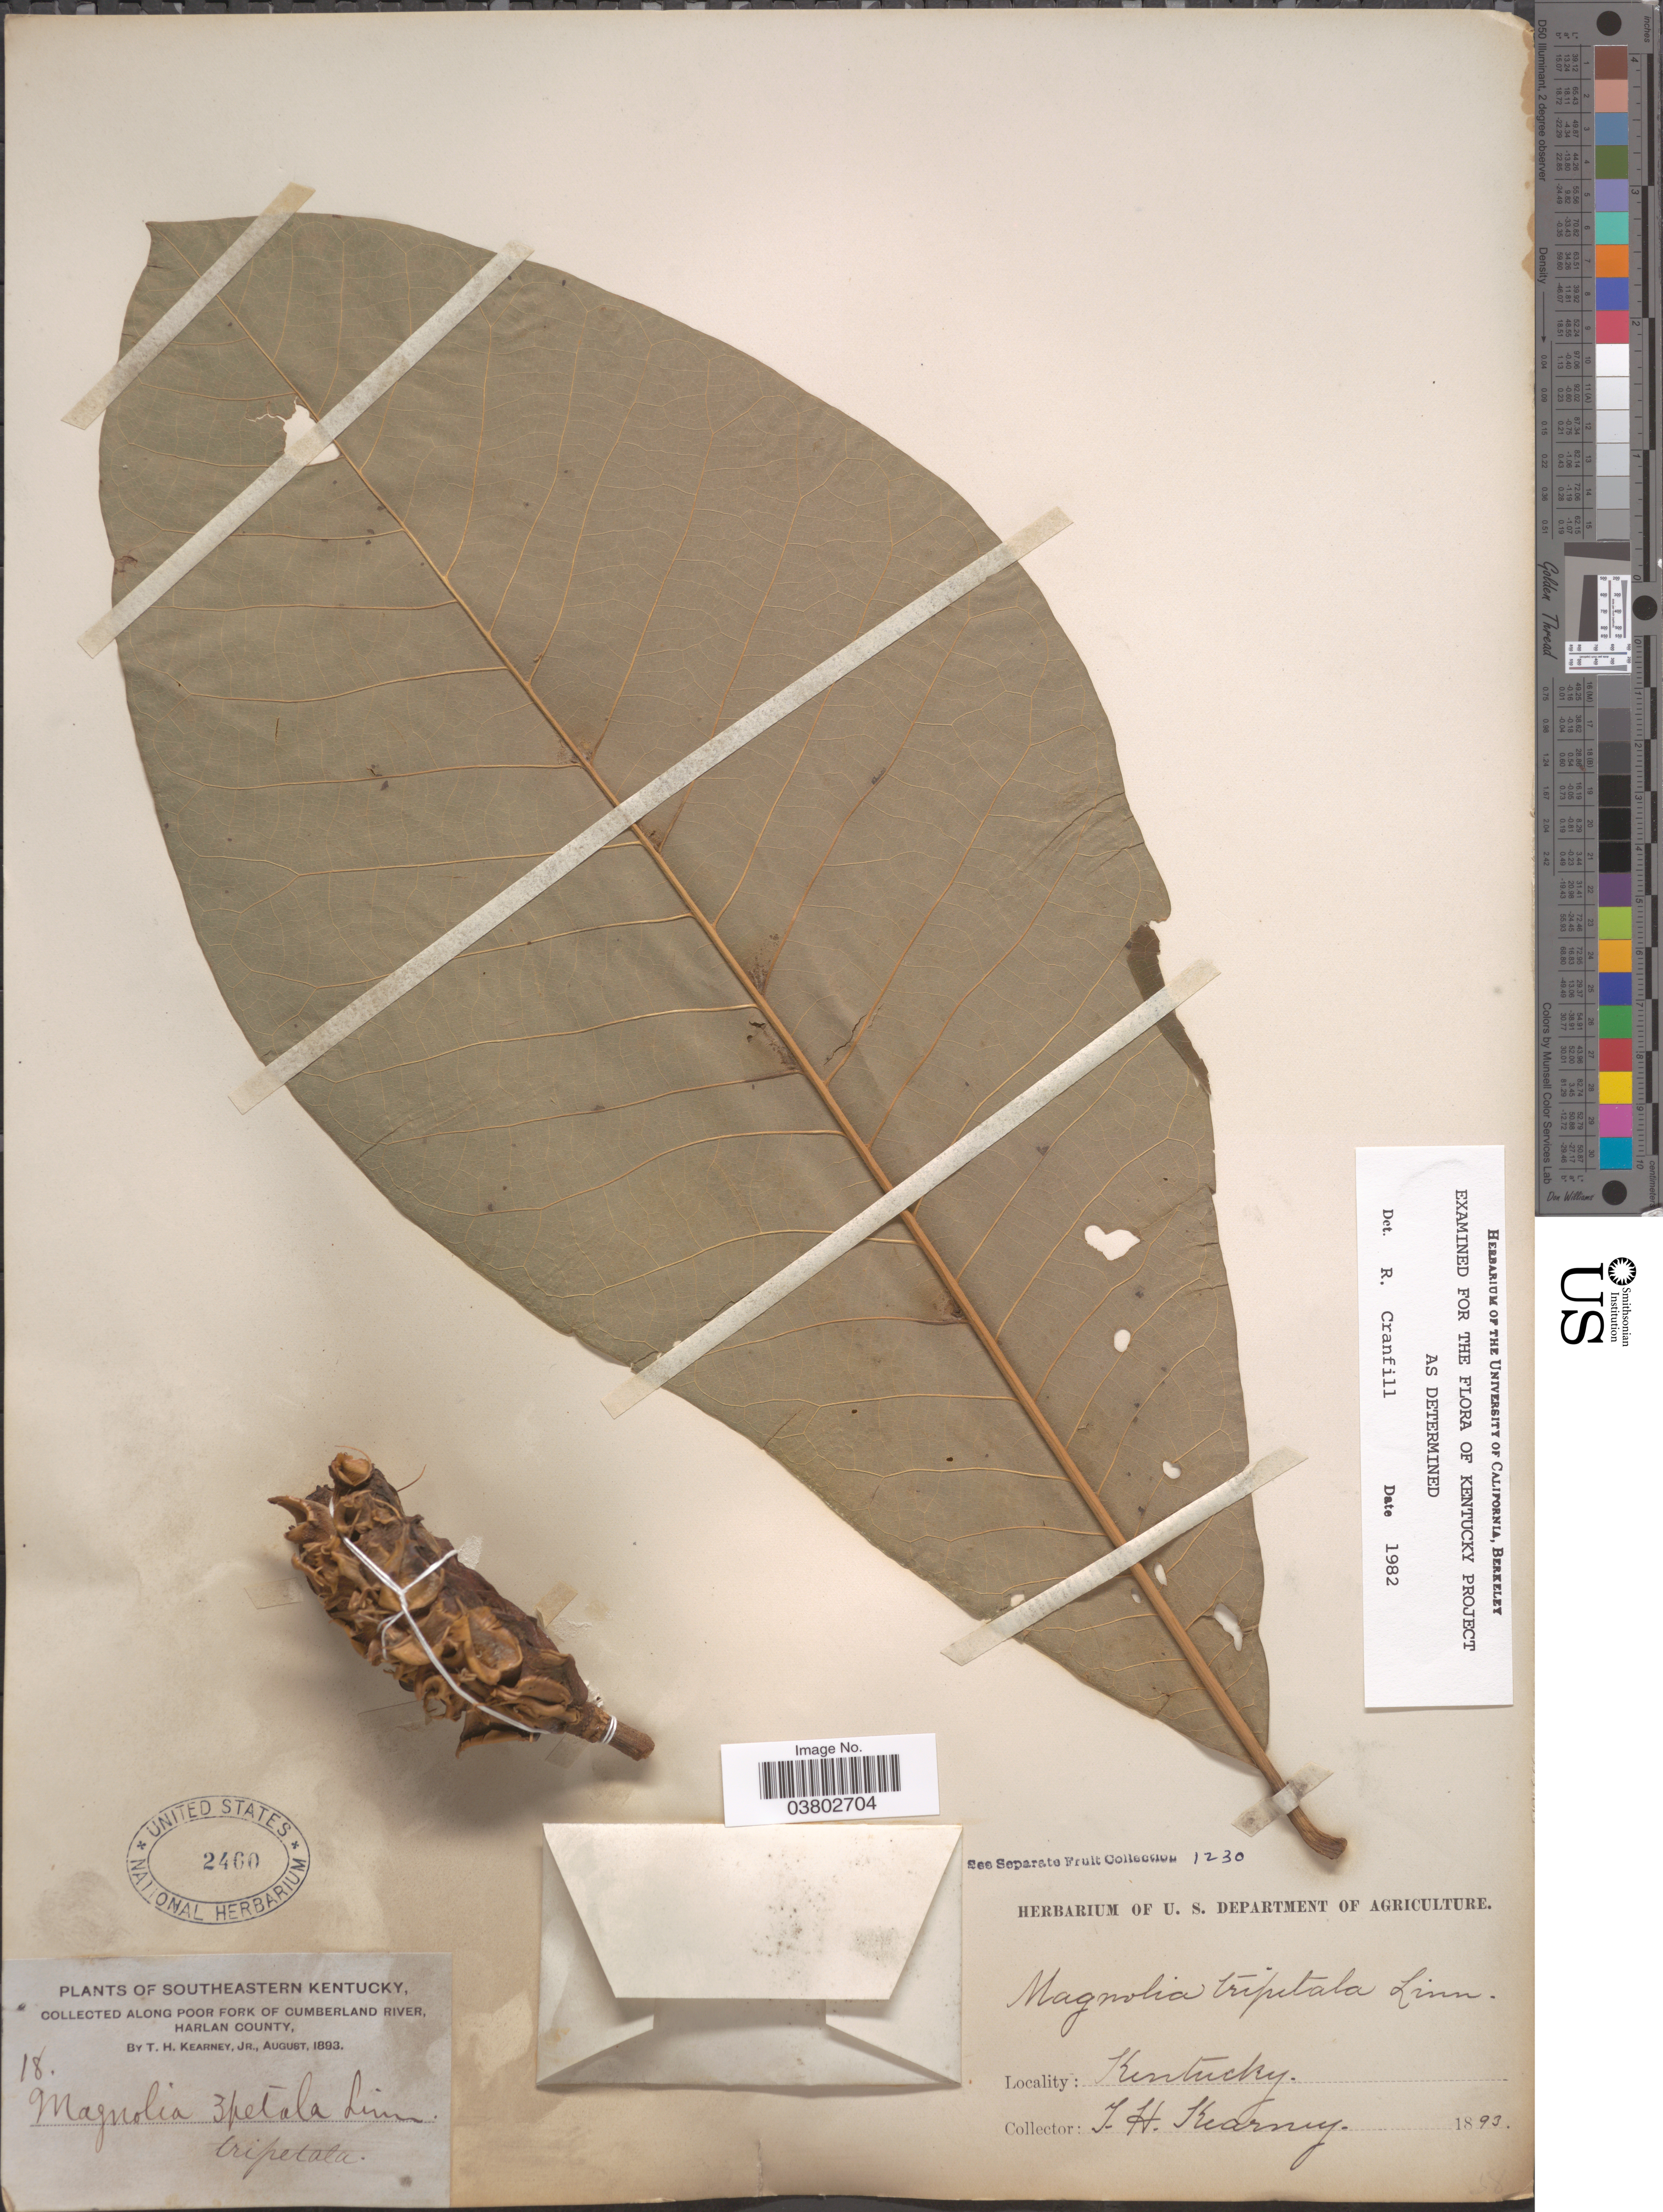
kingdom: Plantae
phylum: Tracheophyta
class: Magnoliopsida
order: Magnoliales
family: Magnoliaceae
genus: Magnolia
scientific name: Magnolia tripetala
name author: L.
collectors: T. H. Kearney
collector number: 18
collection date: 1893-08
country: United States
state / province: Kentucky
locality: Southeastern Kentucky, along Poor Fork of Cumberland River, Harlan County.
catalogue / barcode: US 2460